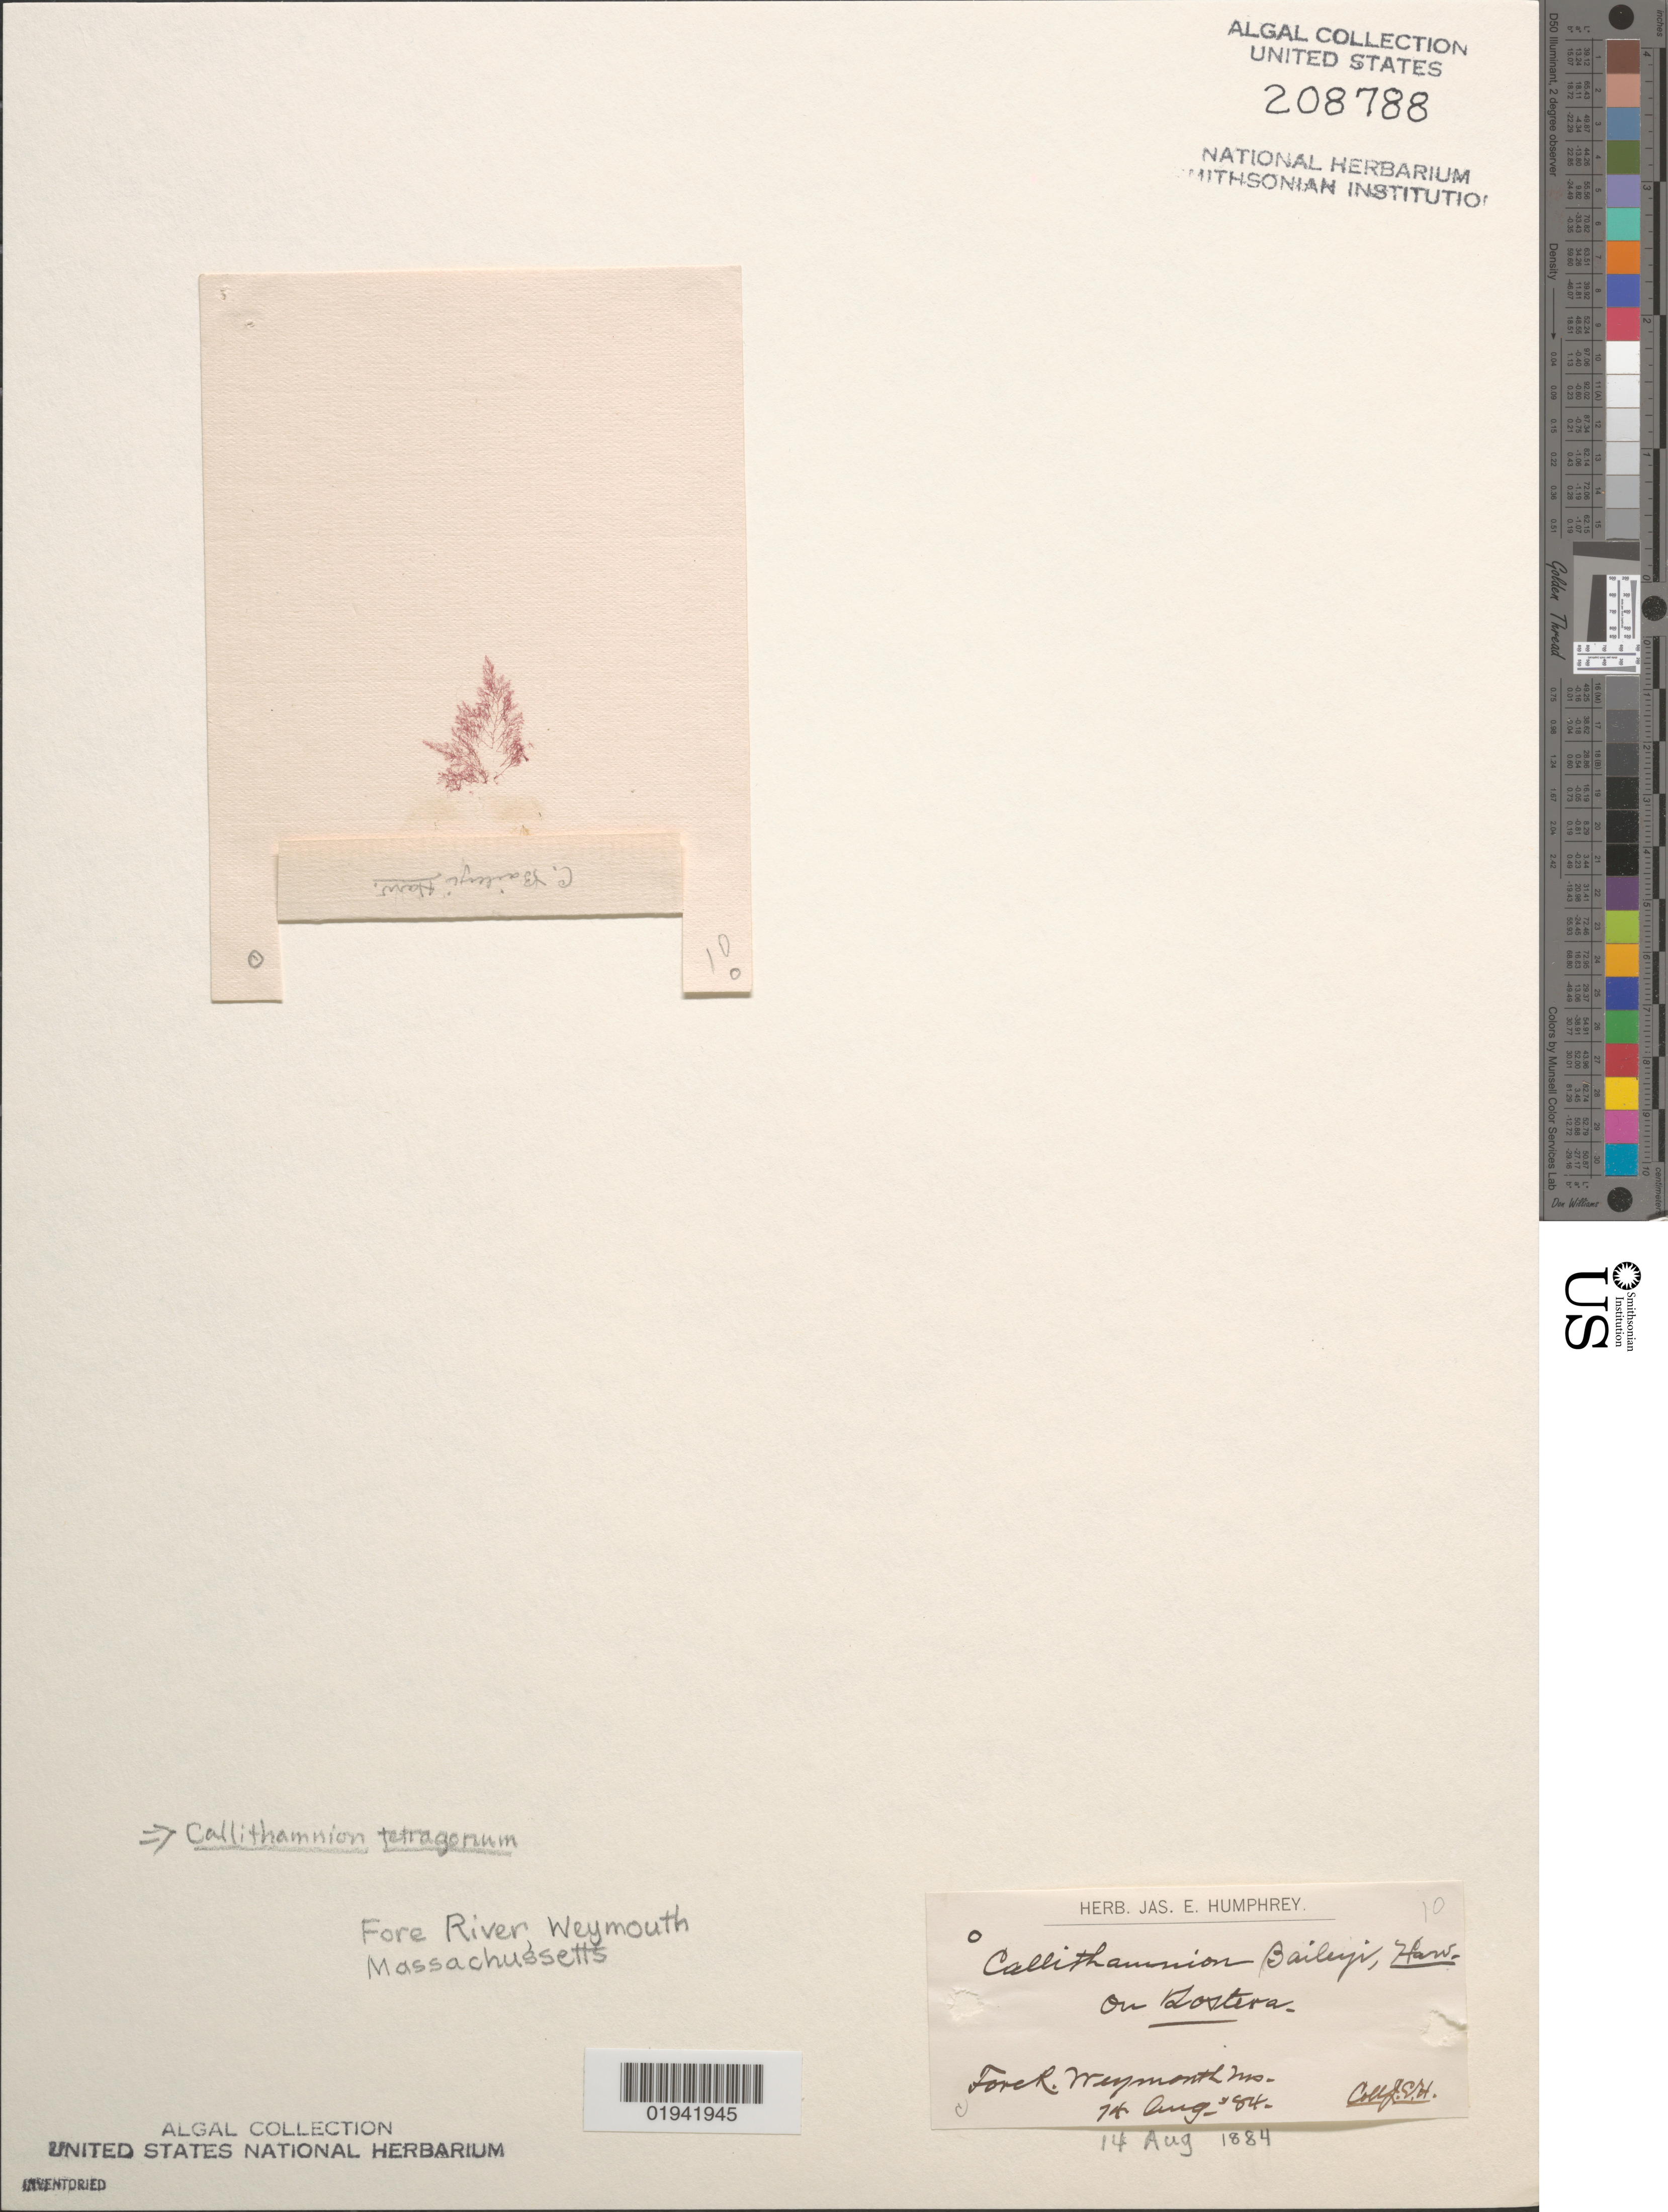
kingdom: Plantae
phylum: Rhodophyta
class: Florideophyceae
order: Ceramiales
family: Callithamniaceae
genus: Callithamnion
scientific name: Callithamnion tetragonum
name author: (With.) S.F. Gray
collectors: J. Humphrey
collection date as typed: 14 Aug 1884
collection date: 1884-08-14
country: United States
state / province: Massachusetts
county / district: Norfolk County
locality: Fore River, Weymouth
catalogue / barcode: US 208788